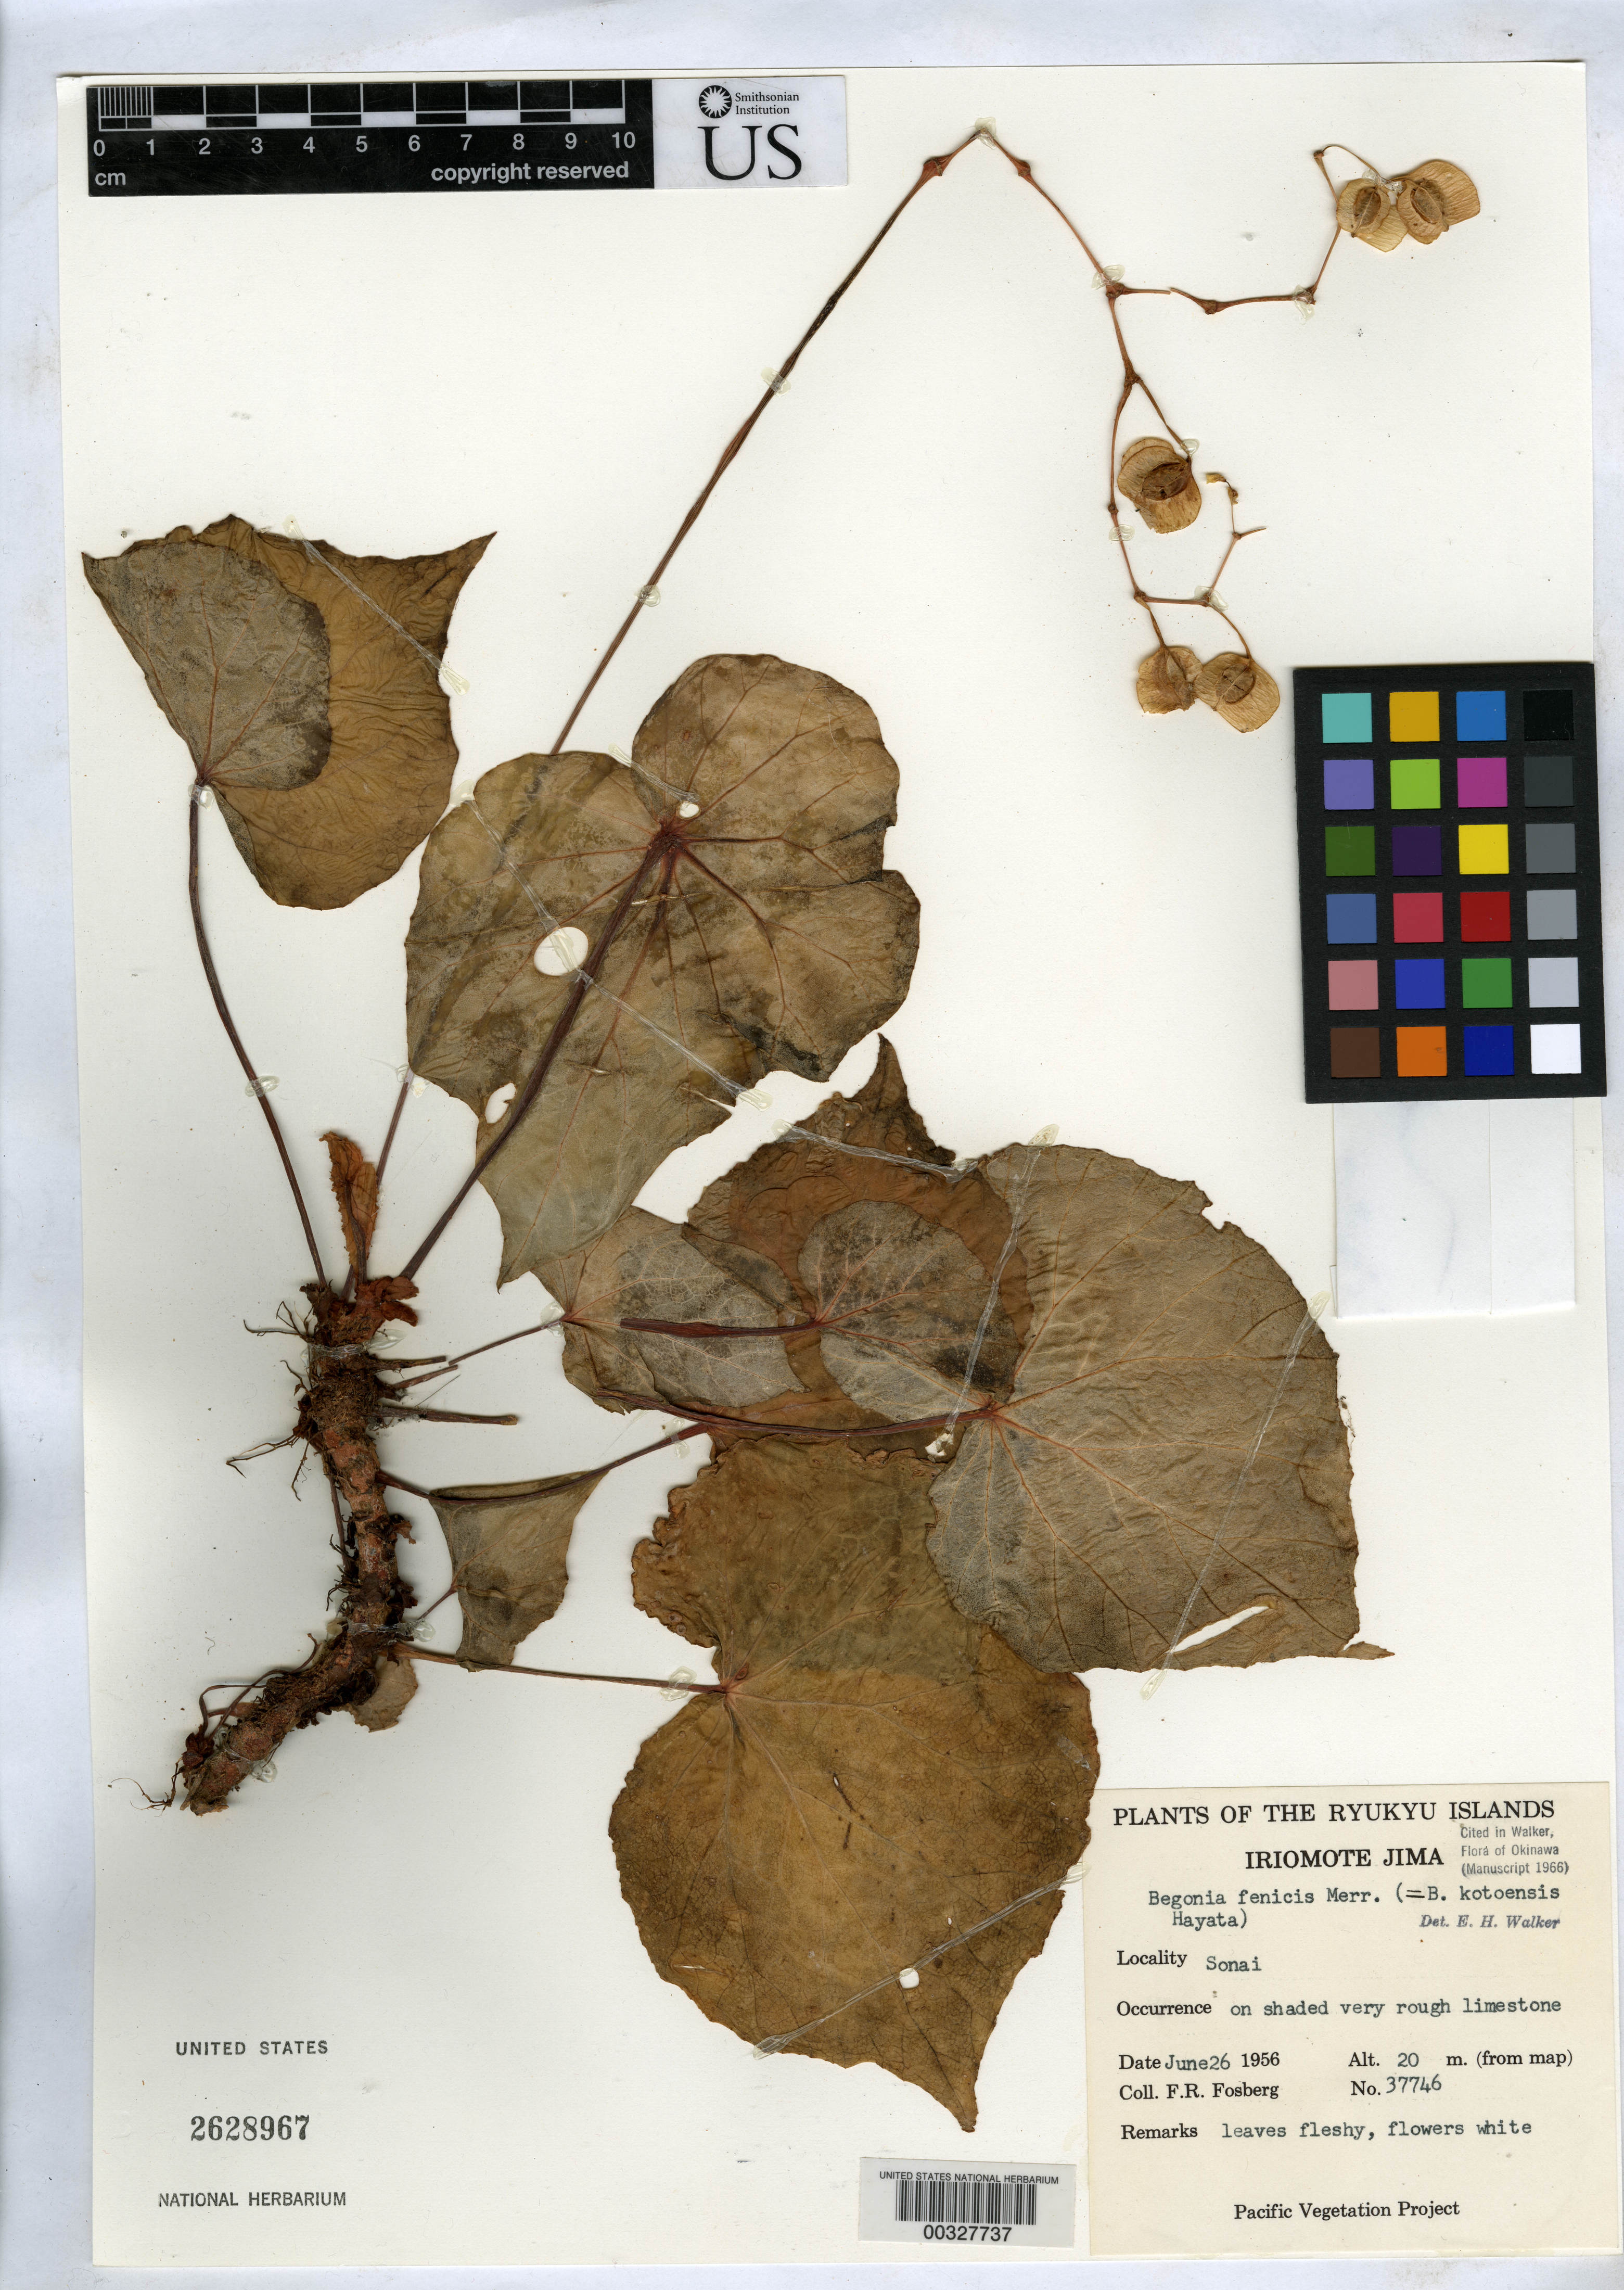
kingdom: Plantae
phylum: Tracheophyta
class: Magnoliopsida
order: Cucurbitales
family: Begoniaceae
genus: Begonia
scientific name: Begonia fenicis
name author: Merr.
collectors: F. R. Fosberg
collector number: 37746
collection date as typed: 26 Jun 1956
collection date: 1956-06-26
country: Japan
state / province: Okinawa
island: Iriomote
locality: Sonai, iriomote jima [Sakishima Is.]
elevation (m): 20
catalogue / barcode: US 2628967